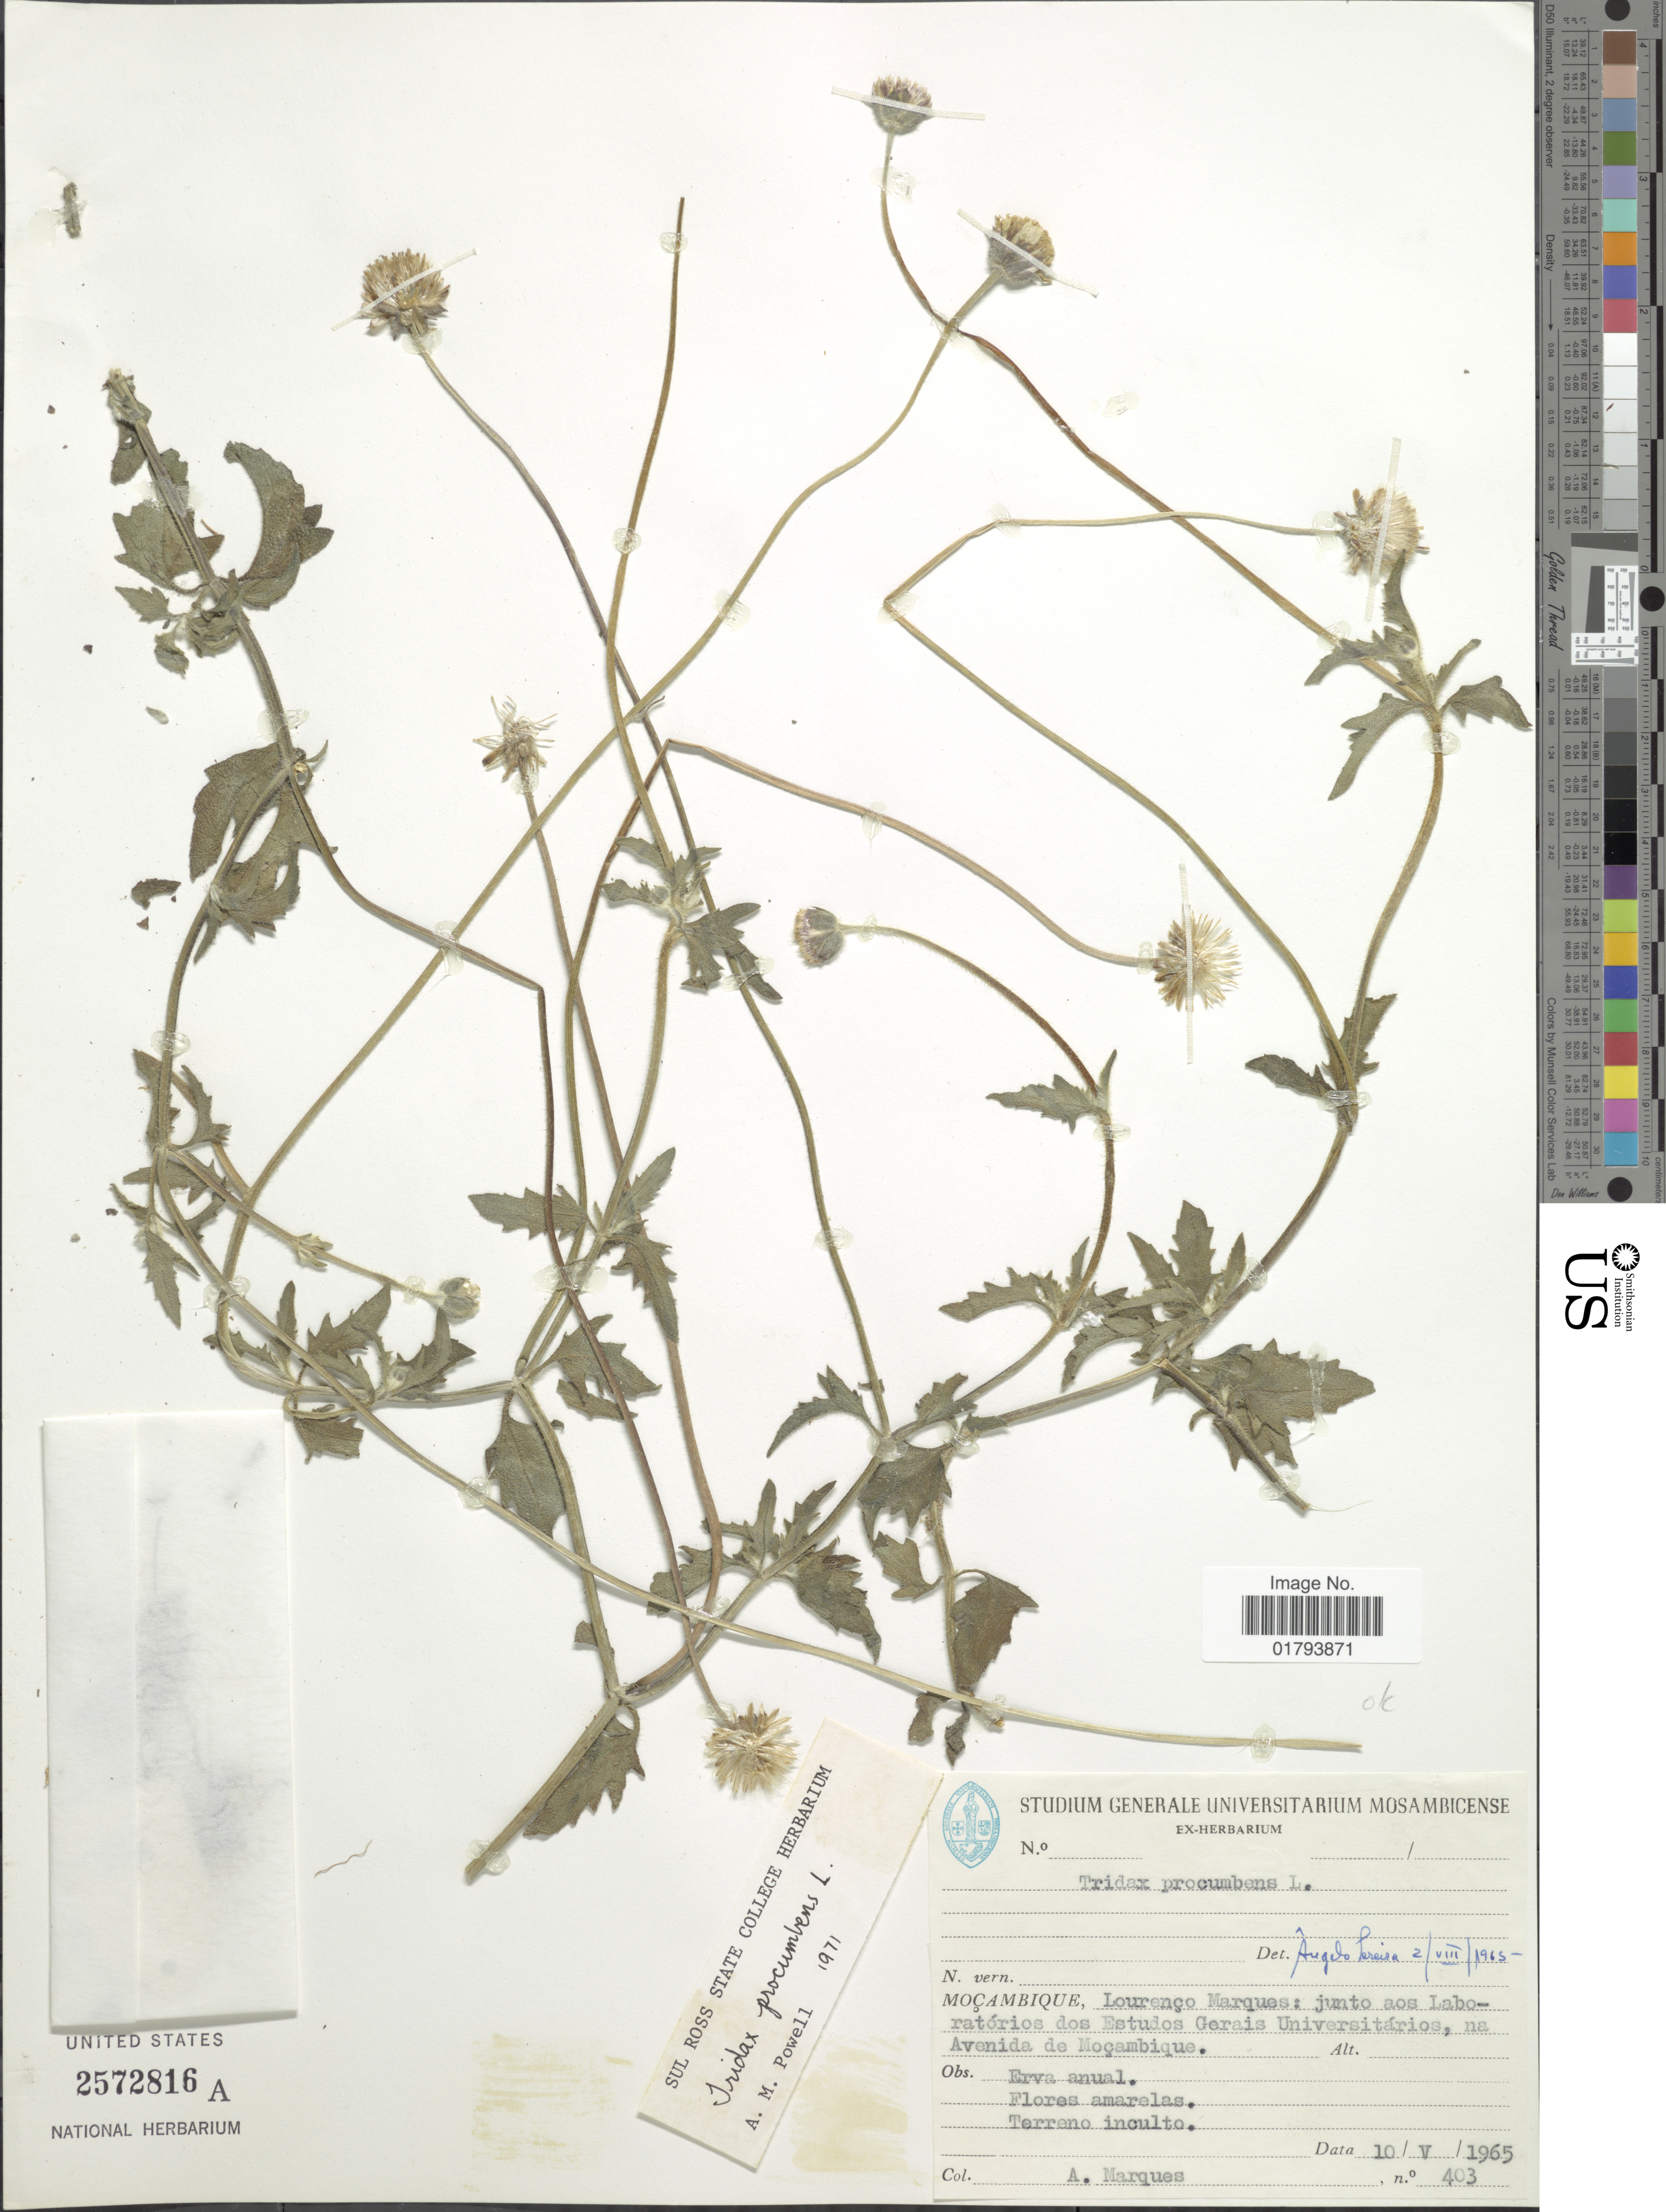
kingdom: Plantae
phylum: Tracheophyta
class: Magnoliopsida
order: Asterales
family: Asteraceae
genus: Tridax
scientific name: Tridax procumbens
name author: L.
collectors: A. Marques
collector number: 403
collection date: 1965-05-10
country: Mozambique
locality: Mocambique, Lourenco Marques: junto aos Laboratorios dos Estudos Gerais Universitarios, na Avenida de Mocambique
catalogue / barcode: US 2572816A